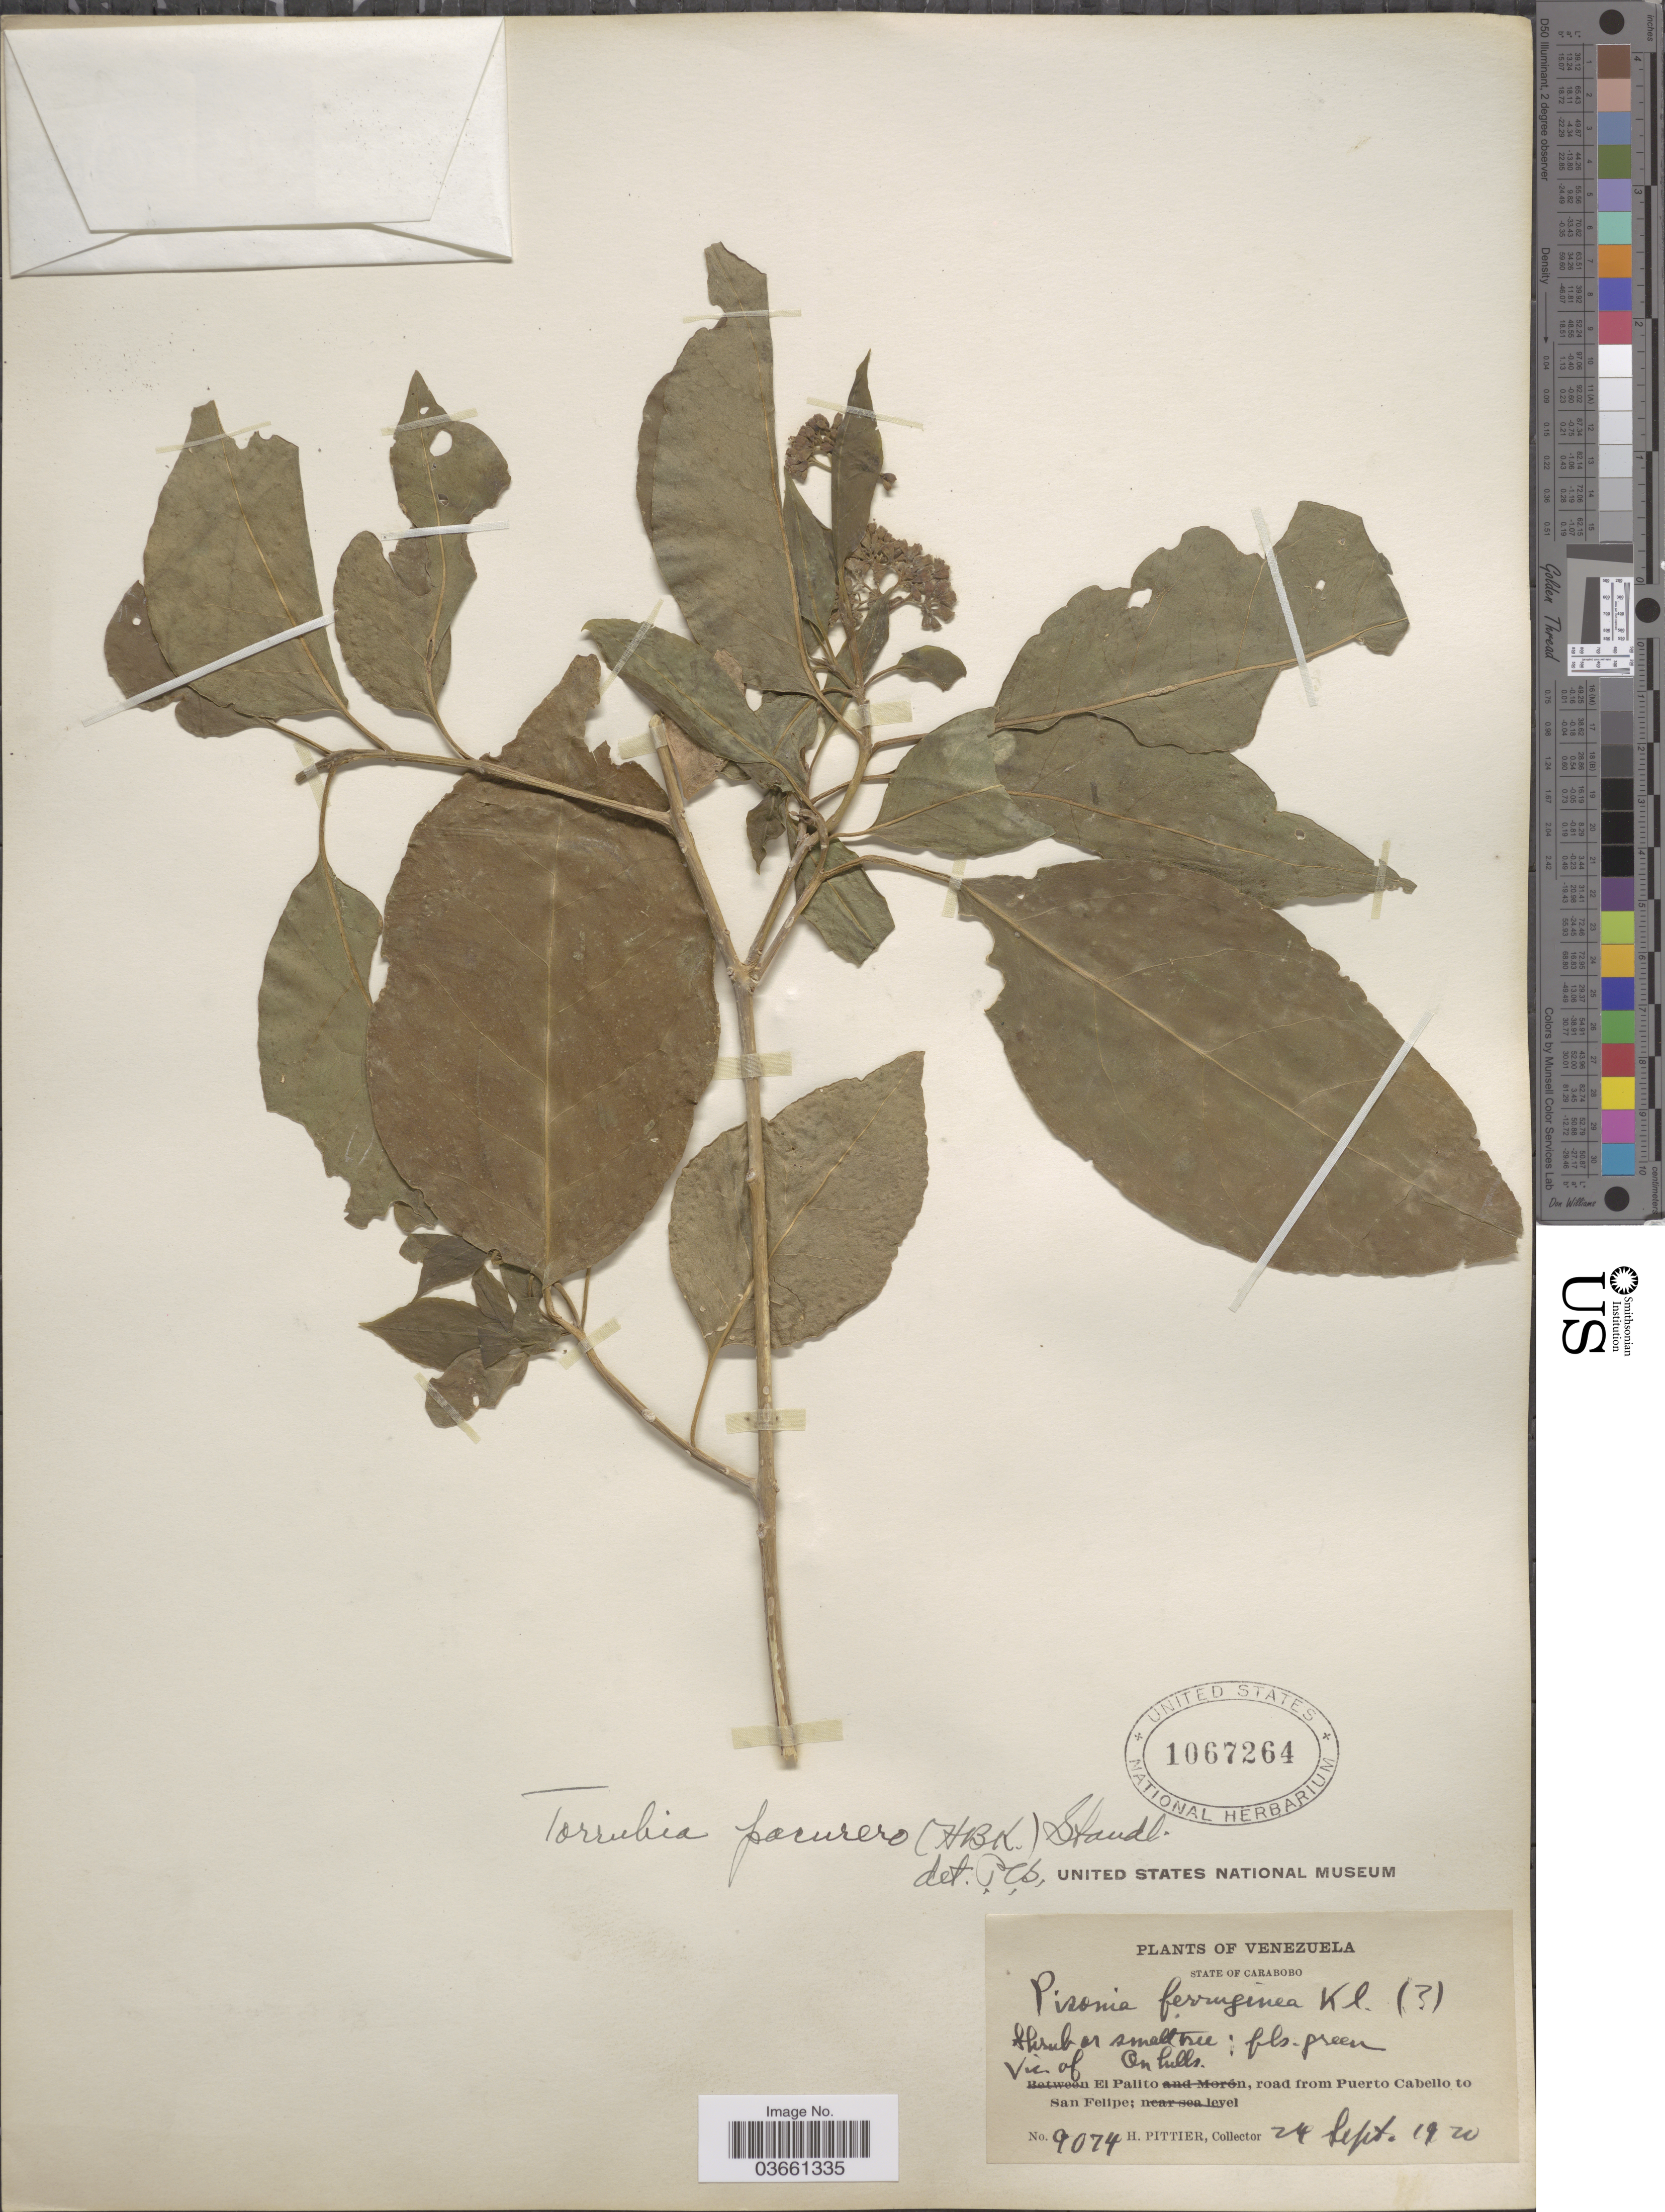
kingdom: Plantae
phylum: Tracheophyta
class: Magnoliopsida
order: Caryophyllales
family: Nyctaginaceae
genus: Guapira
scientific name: Guapira pacurero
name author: (Kunth) Little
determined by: Strong, Mark T., (BOT), Smithsonian Institution - National Museum of Natural History (UNITED STATES)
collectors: H. F. Pittier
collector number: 9074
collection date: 1920-09-24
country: Venezuela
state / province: Carabobo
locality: On hills. Vic. of El Palito, road from Puerto Cabello to San Felipe.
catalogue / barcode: US 1067264